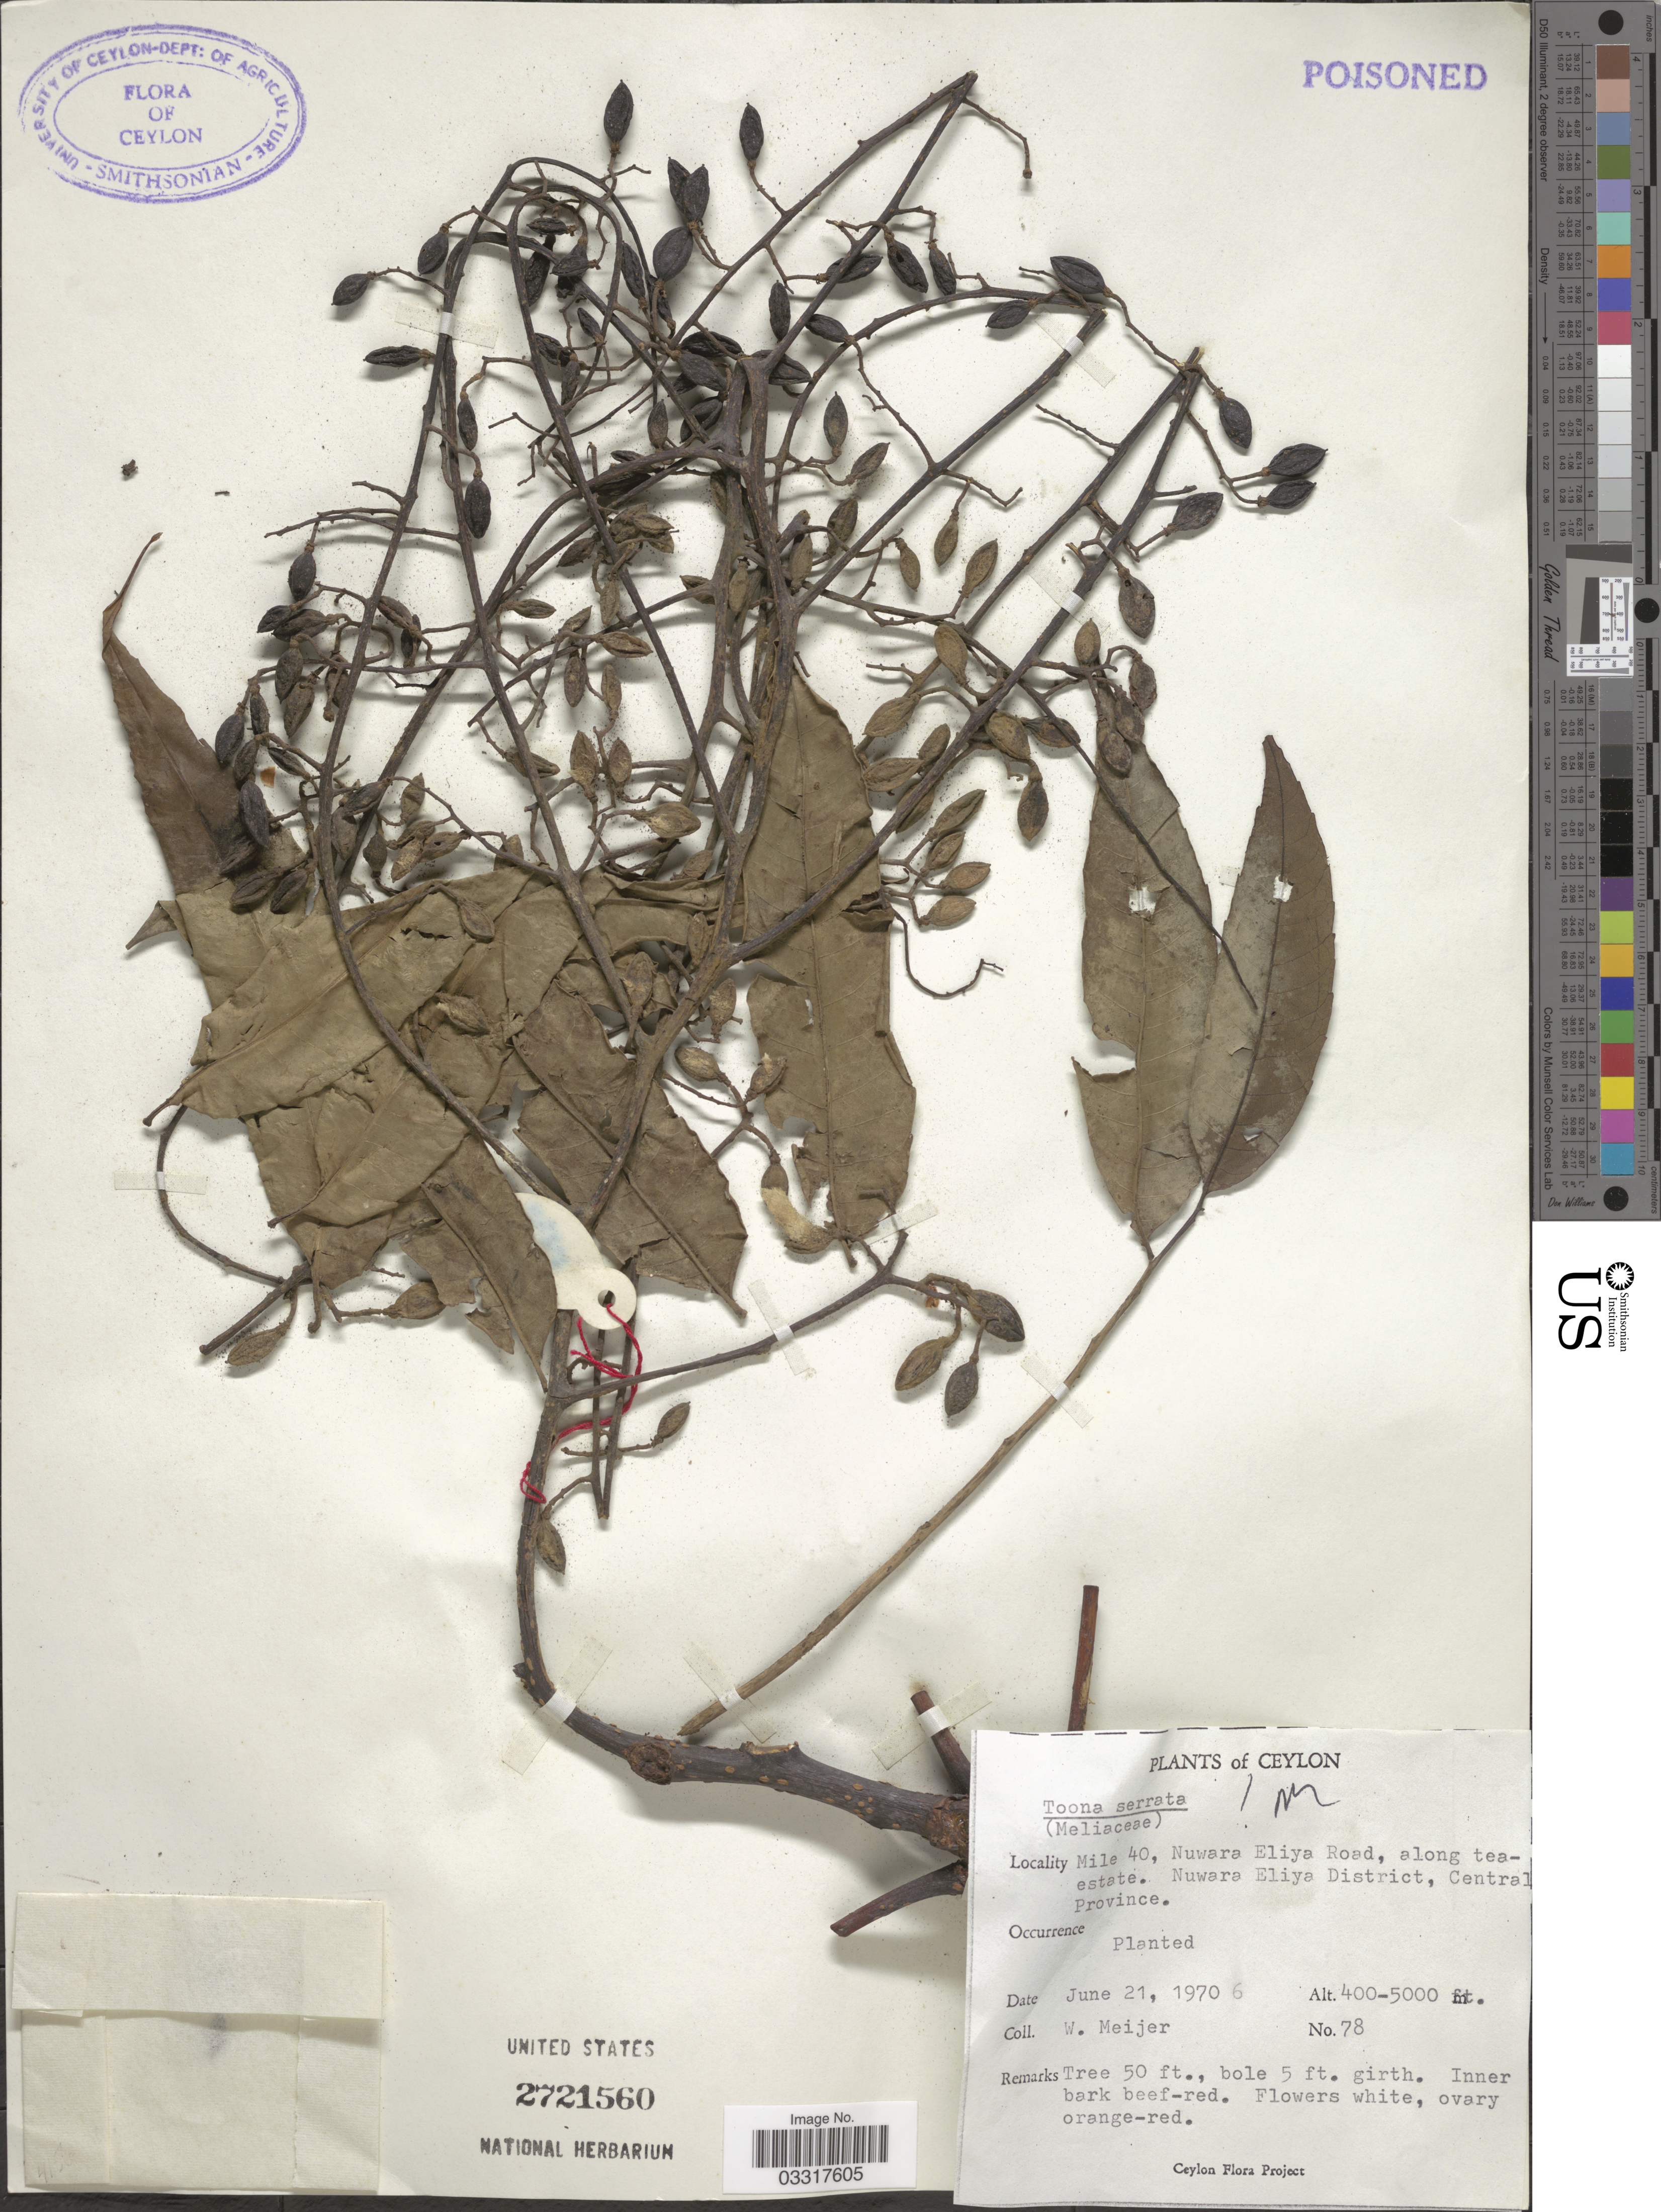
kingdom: Plantae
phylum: Tracheophyta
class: Magnoliopsida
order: Sapindales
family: Meliaceae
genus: Toona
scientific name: Toona sinensis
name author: (A. Juss.) M. Roem.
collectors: W. Meijer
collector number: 78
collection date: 1970-06-21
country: Sri Lanka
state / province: Central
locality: Ceylon, Mile 40, Nuwara Eliya Road. along tea estate. Nuwara Eliya District.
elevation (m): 122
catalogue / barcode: US 2721560